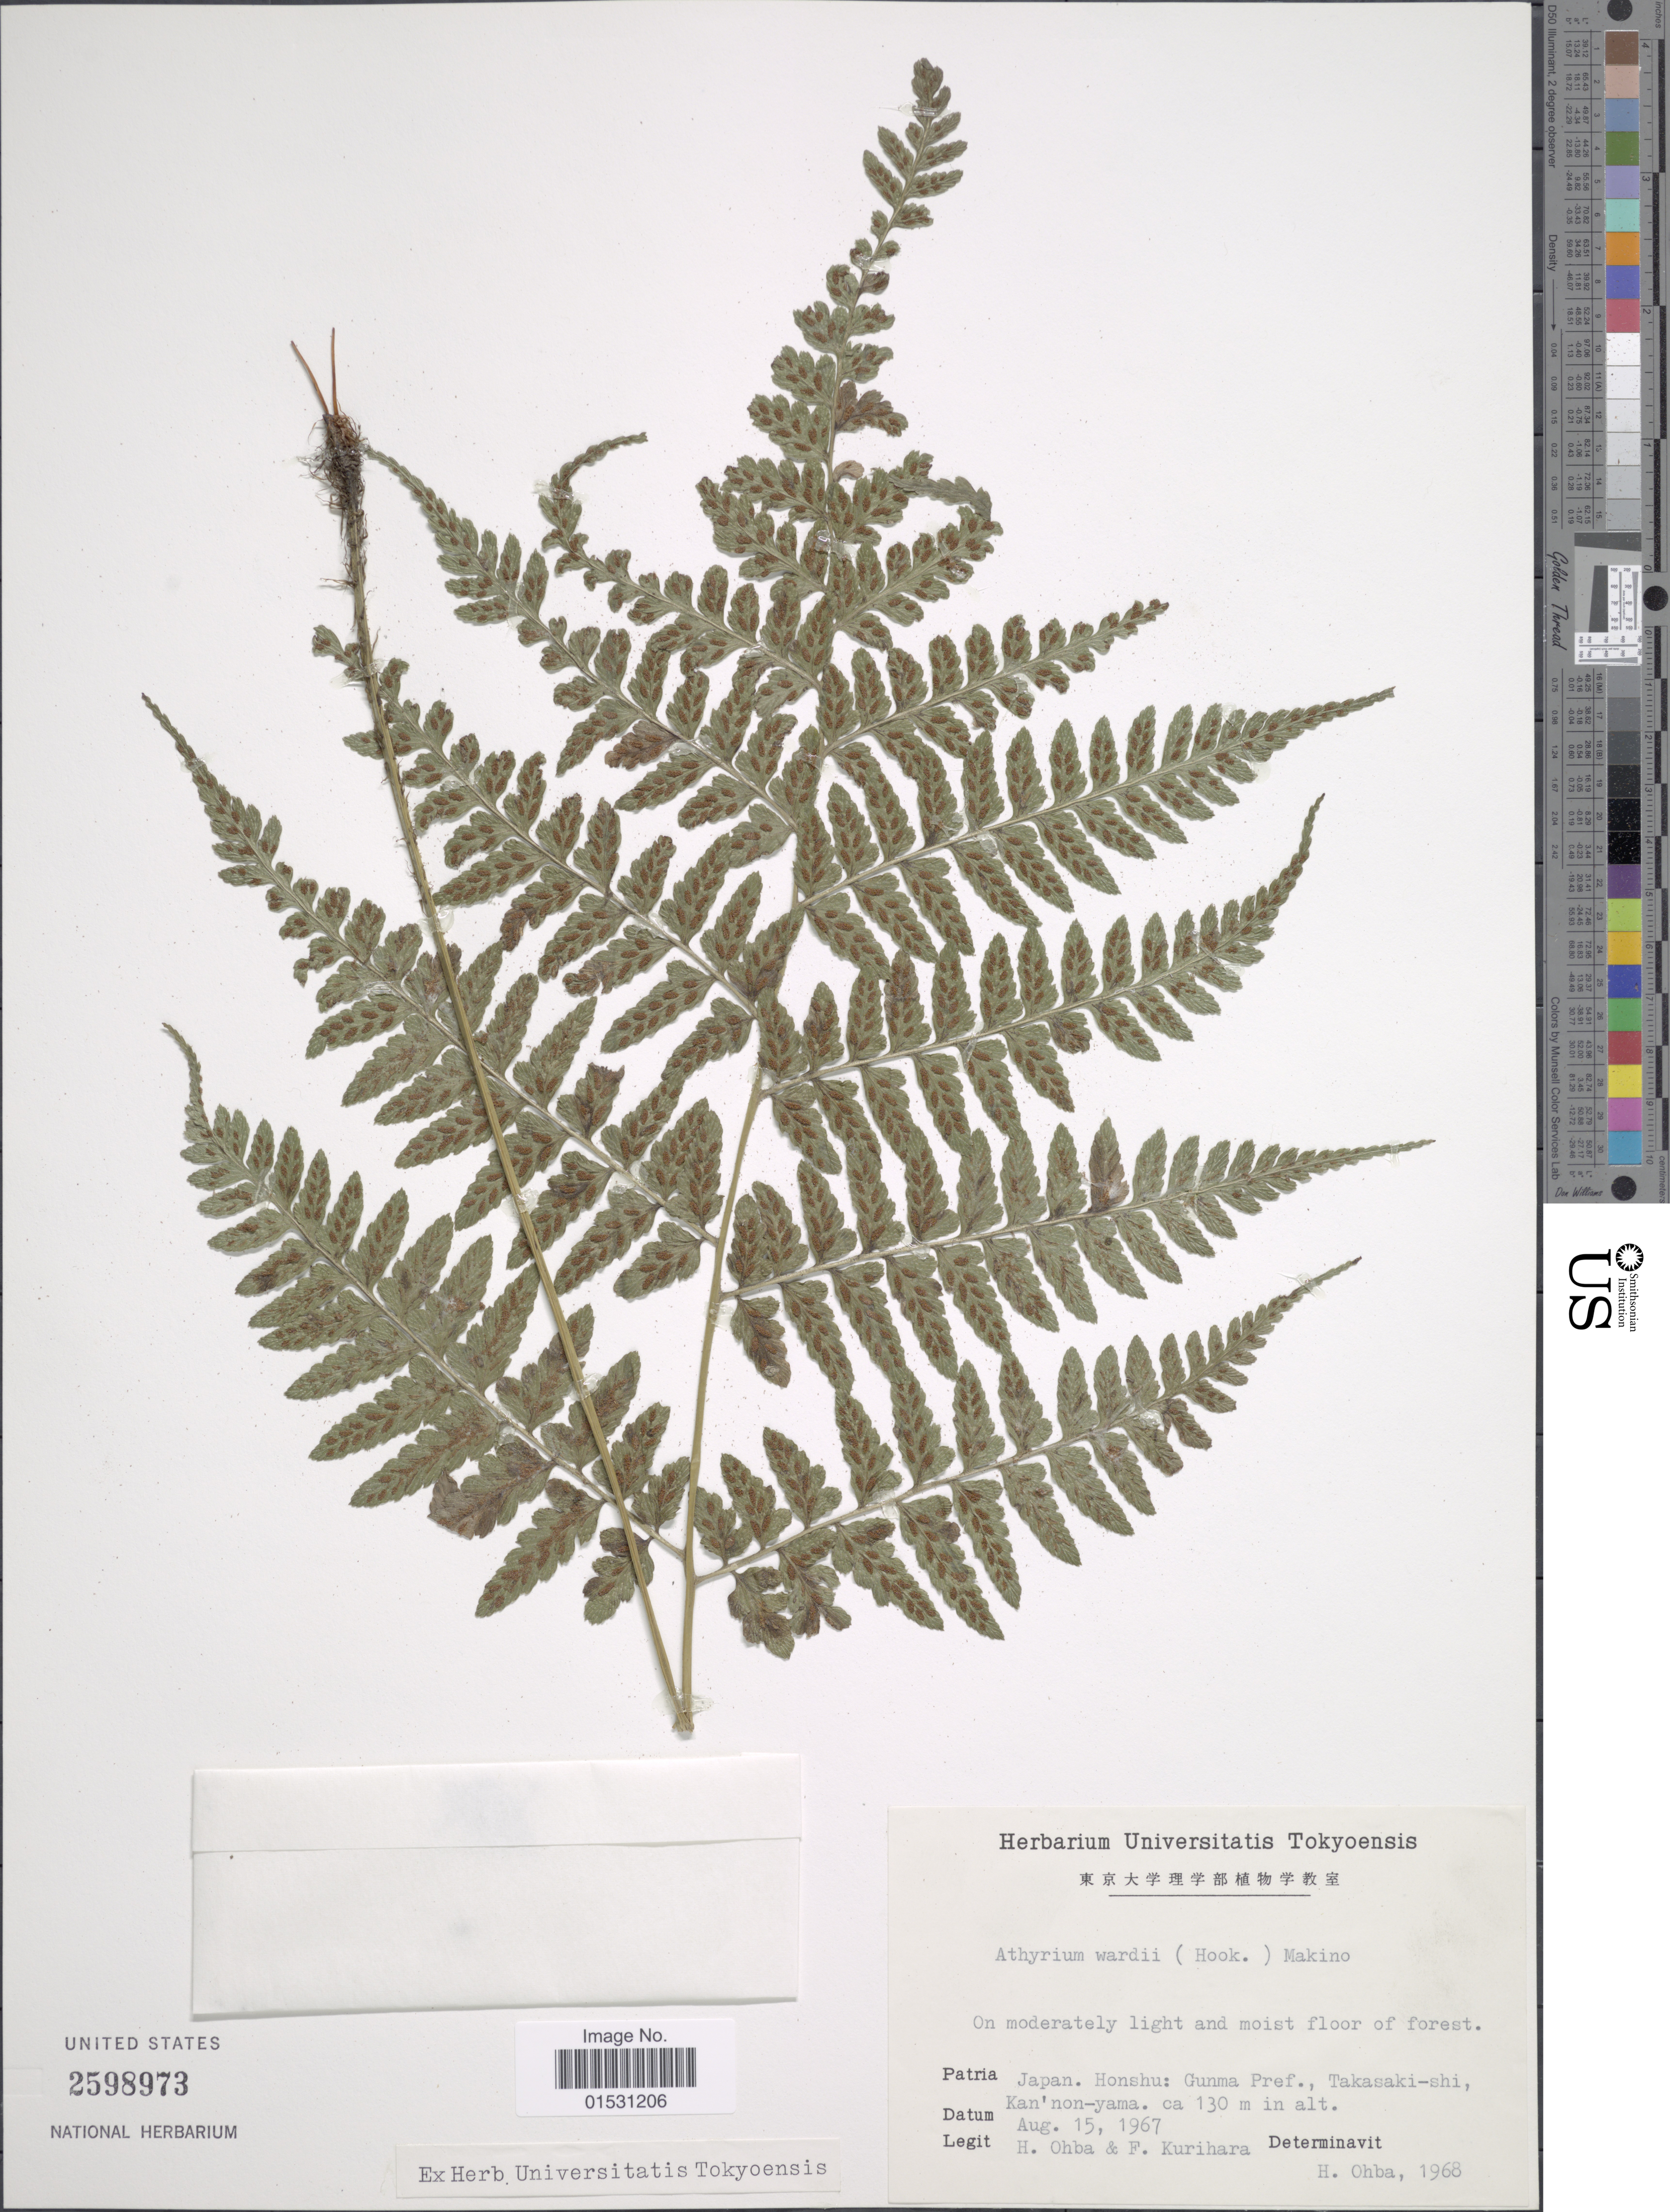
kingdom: Plantae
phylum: Tracheophyta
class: Polypodiopsida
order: Polypodiales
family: Athyriaceae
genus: Athyrium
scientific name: Athyrium wardii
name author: (Hook.) Makino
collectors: H. Ohba & F. Kurihara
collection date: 1967-08-15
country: Japan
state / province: Gunma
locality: Honshu: Gunma Pref., Takasaki-shi, Kan'non-yama.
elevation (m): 130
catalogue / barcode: US 2598973